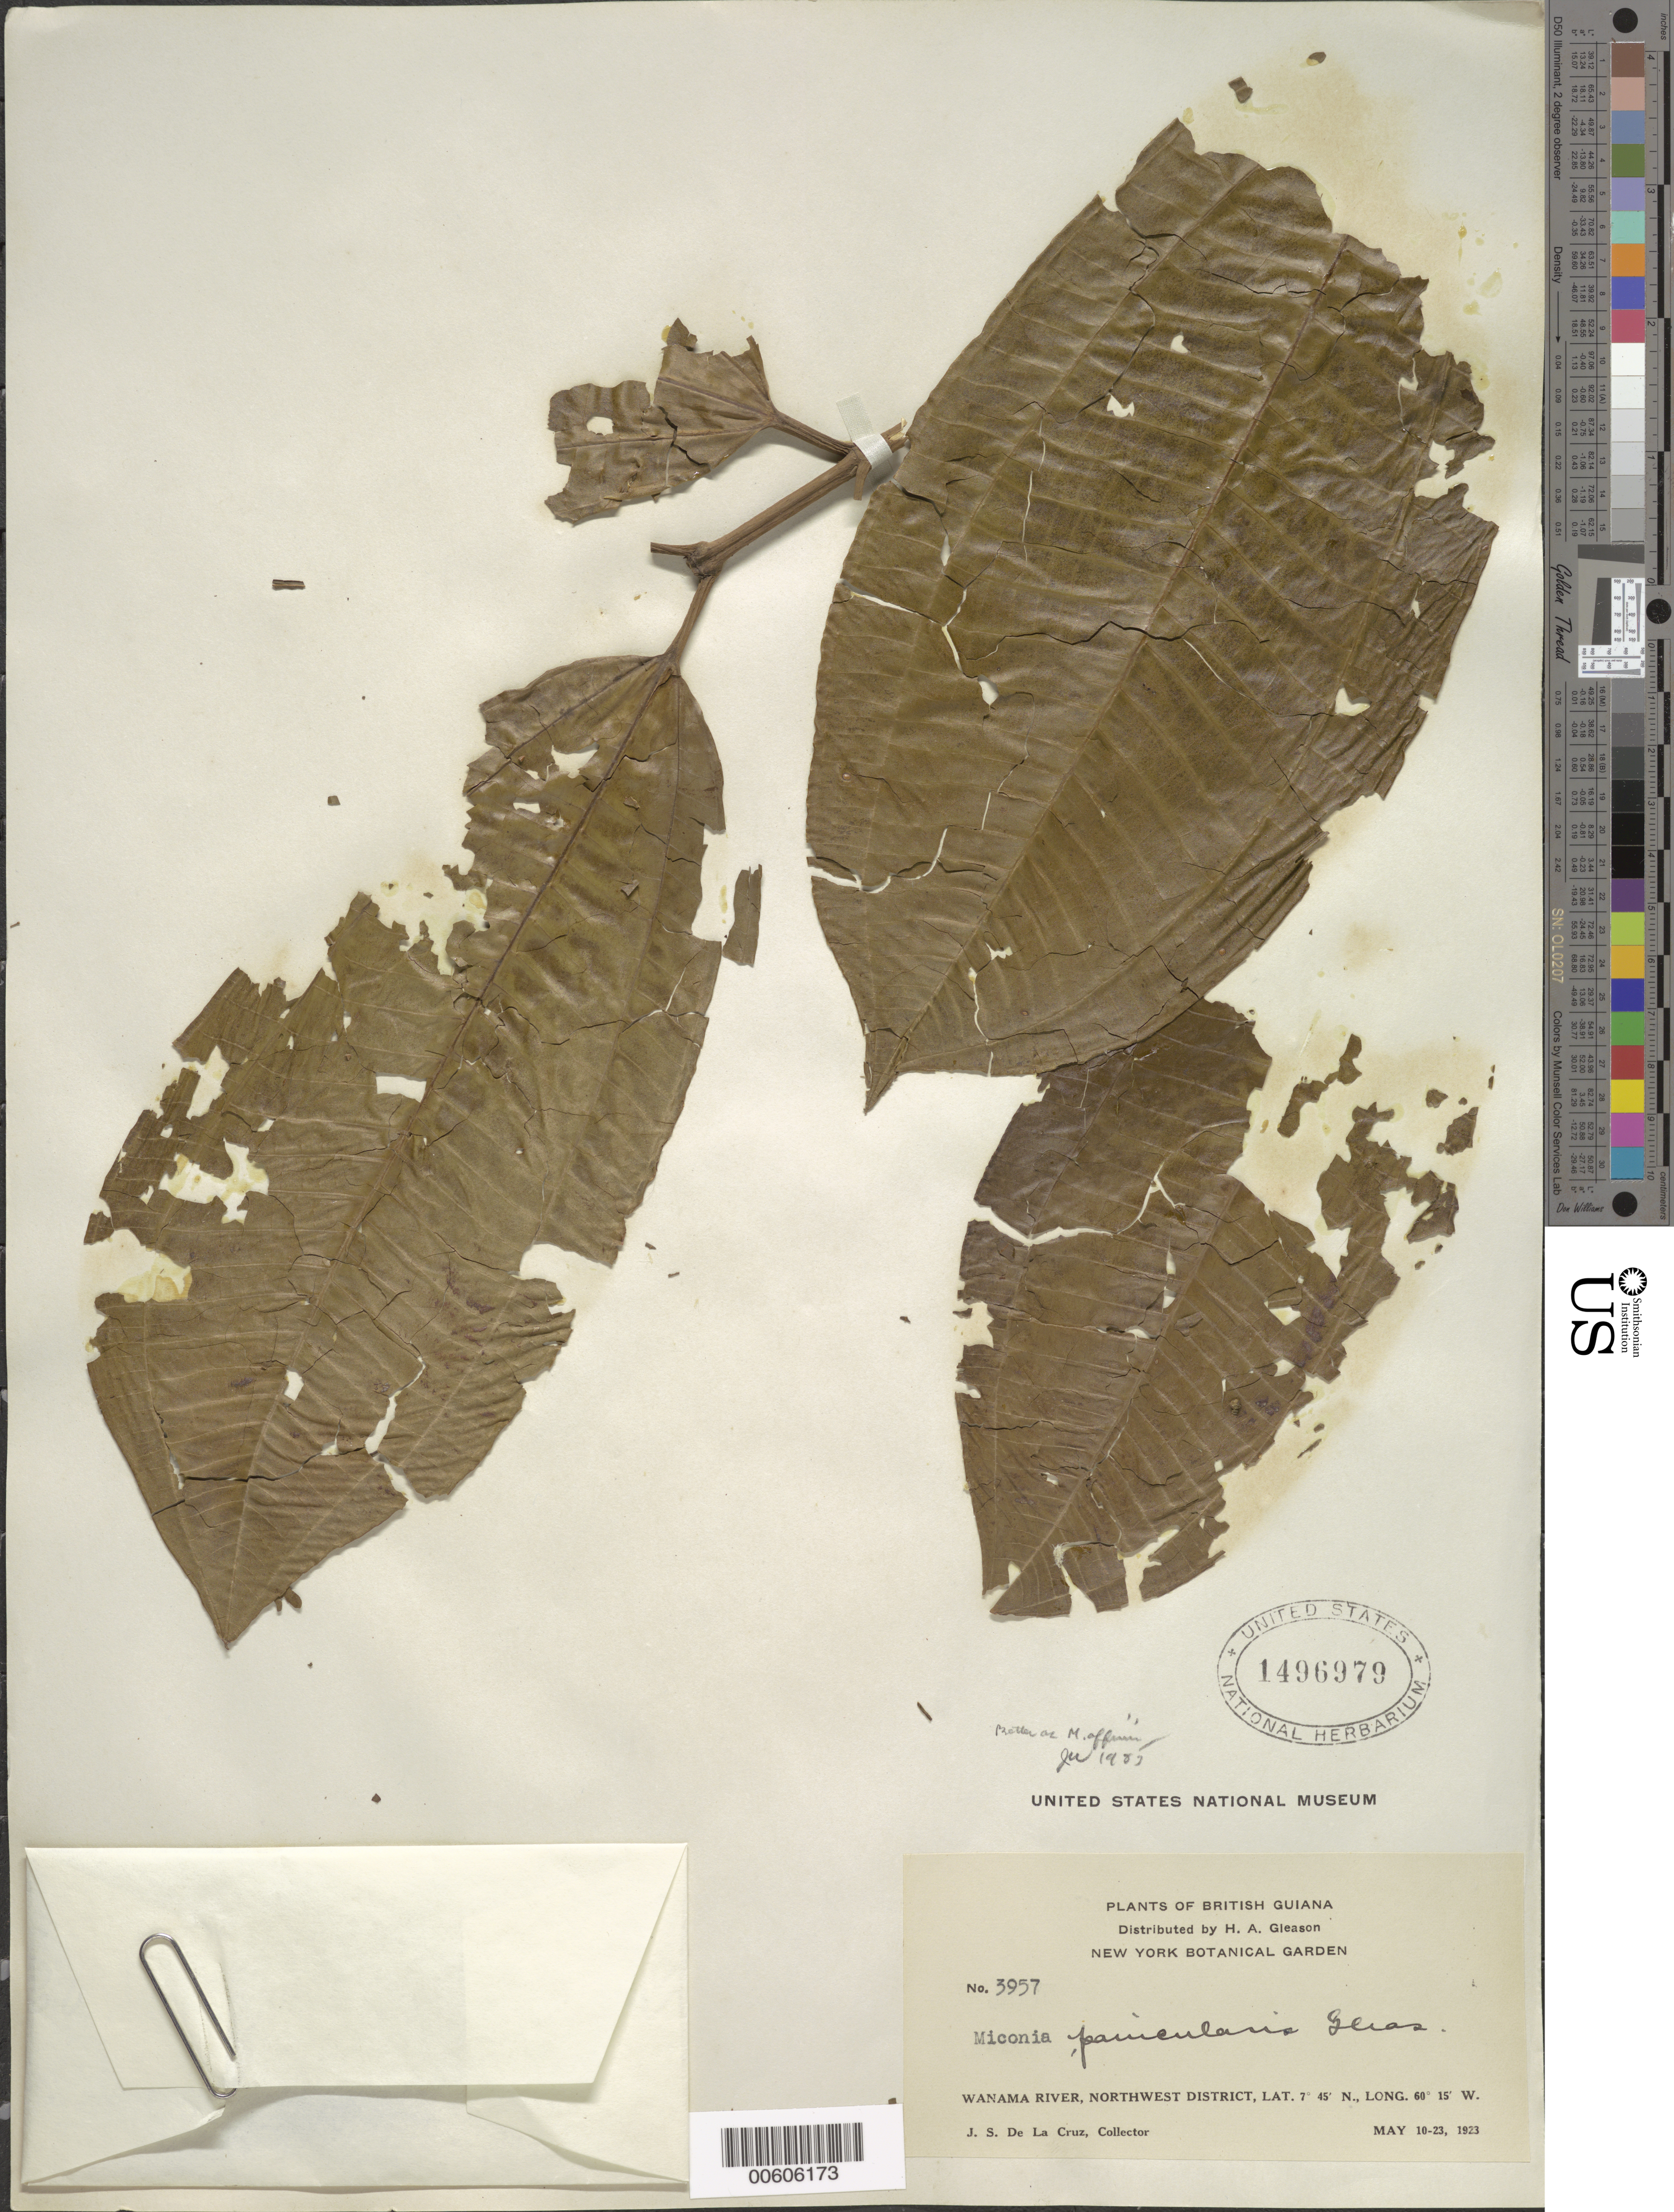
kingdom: Plantae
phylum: Tracheophyta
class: Magnoliopsida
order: Myrtales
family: Melastomataceae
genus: Miconia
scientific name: Miconia affinis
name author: DC.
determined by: Wurdack, John J., (US), US (UNITED STATES)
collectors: J. S. de la Cruz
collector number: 3957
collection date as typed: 10-May-23 to 23-May-23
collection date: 1923-05-10/1923-05-23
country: Guyana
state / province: Barima-Waini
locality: Wanama R., NW District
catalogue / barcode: US 1496979